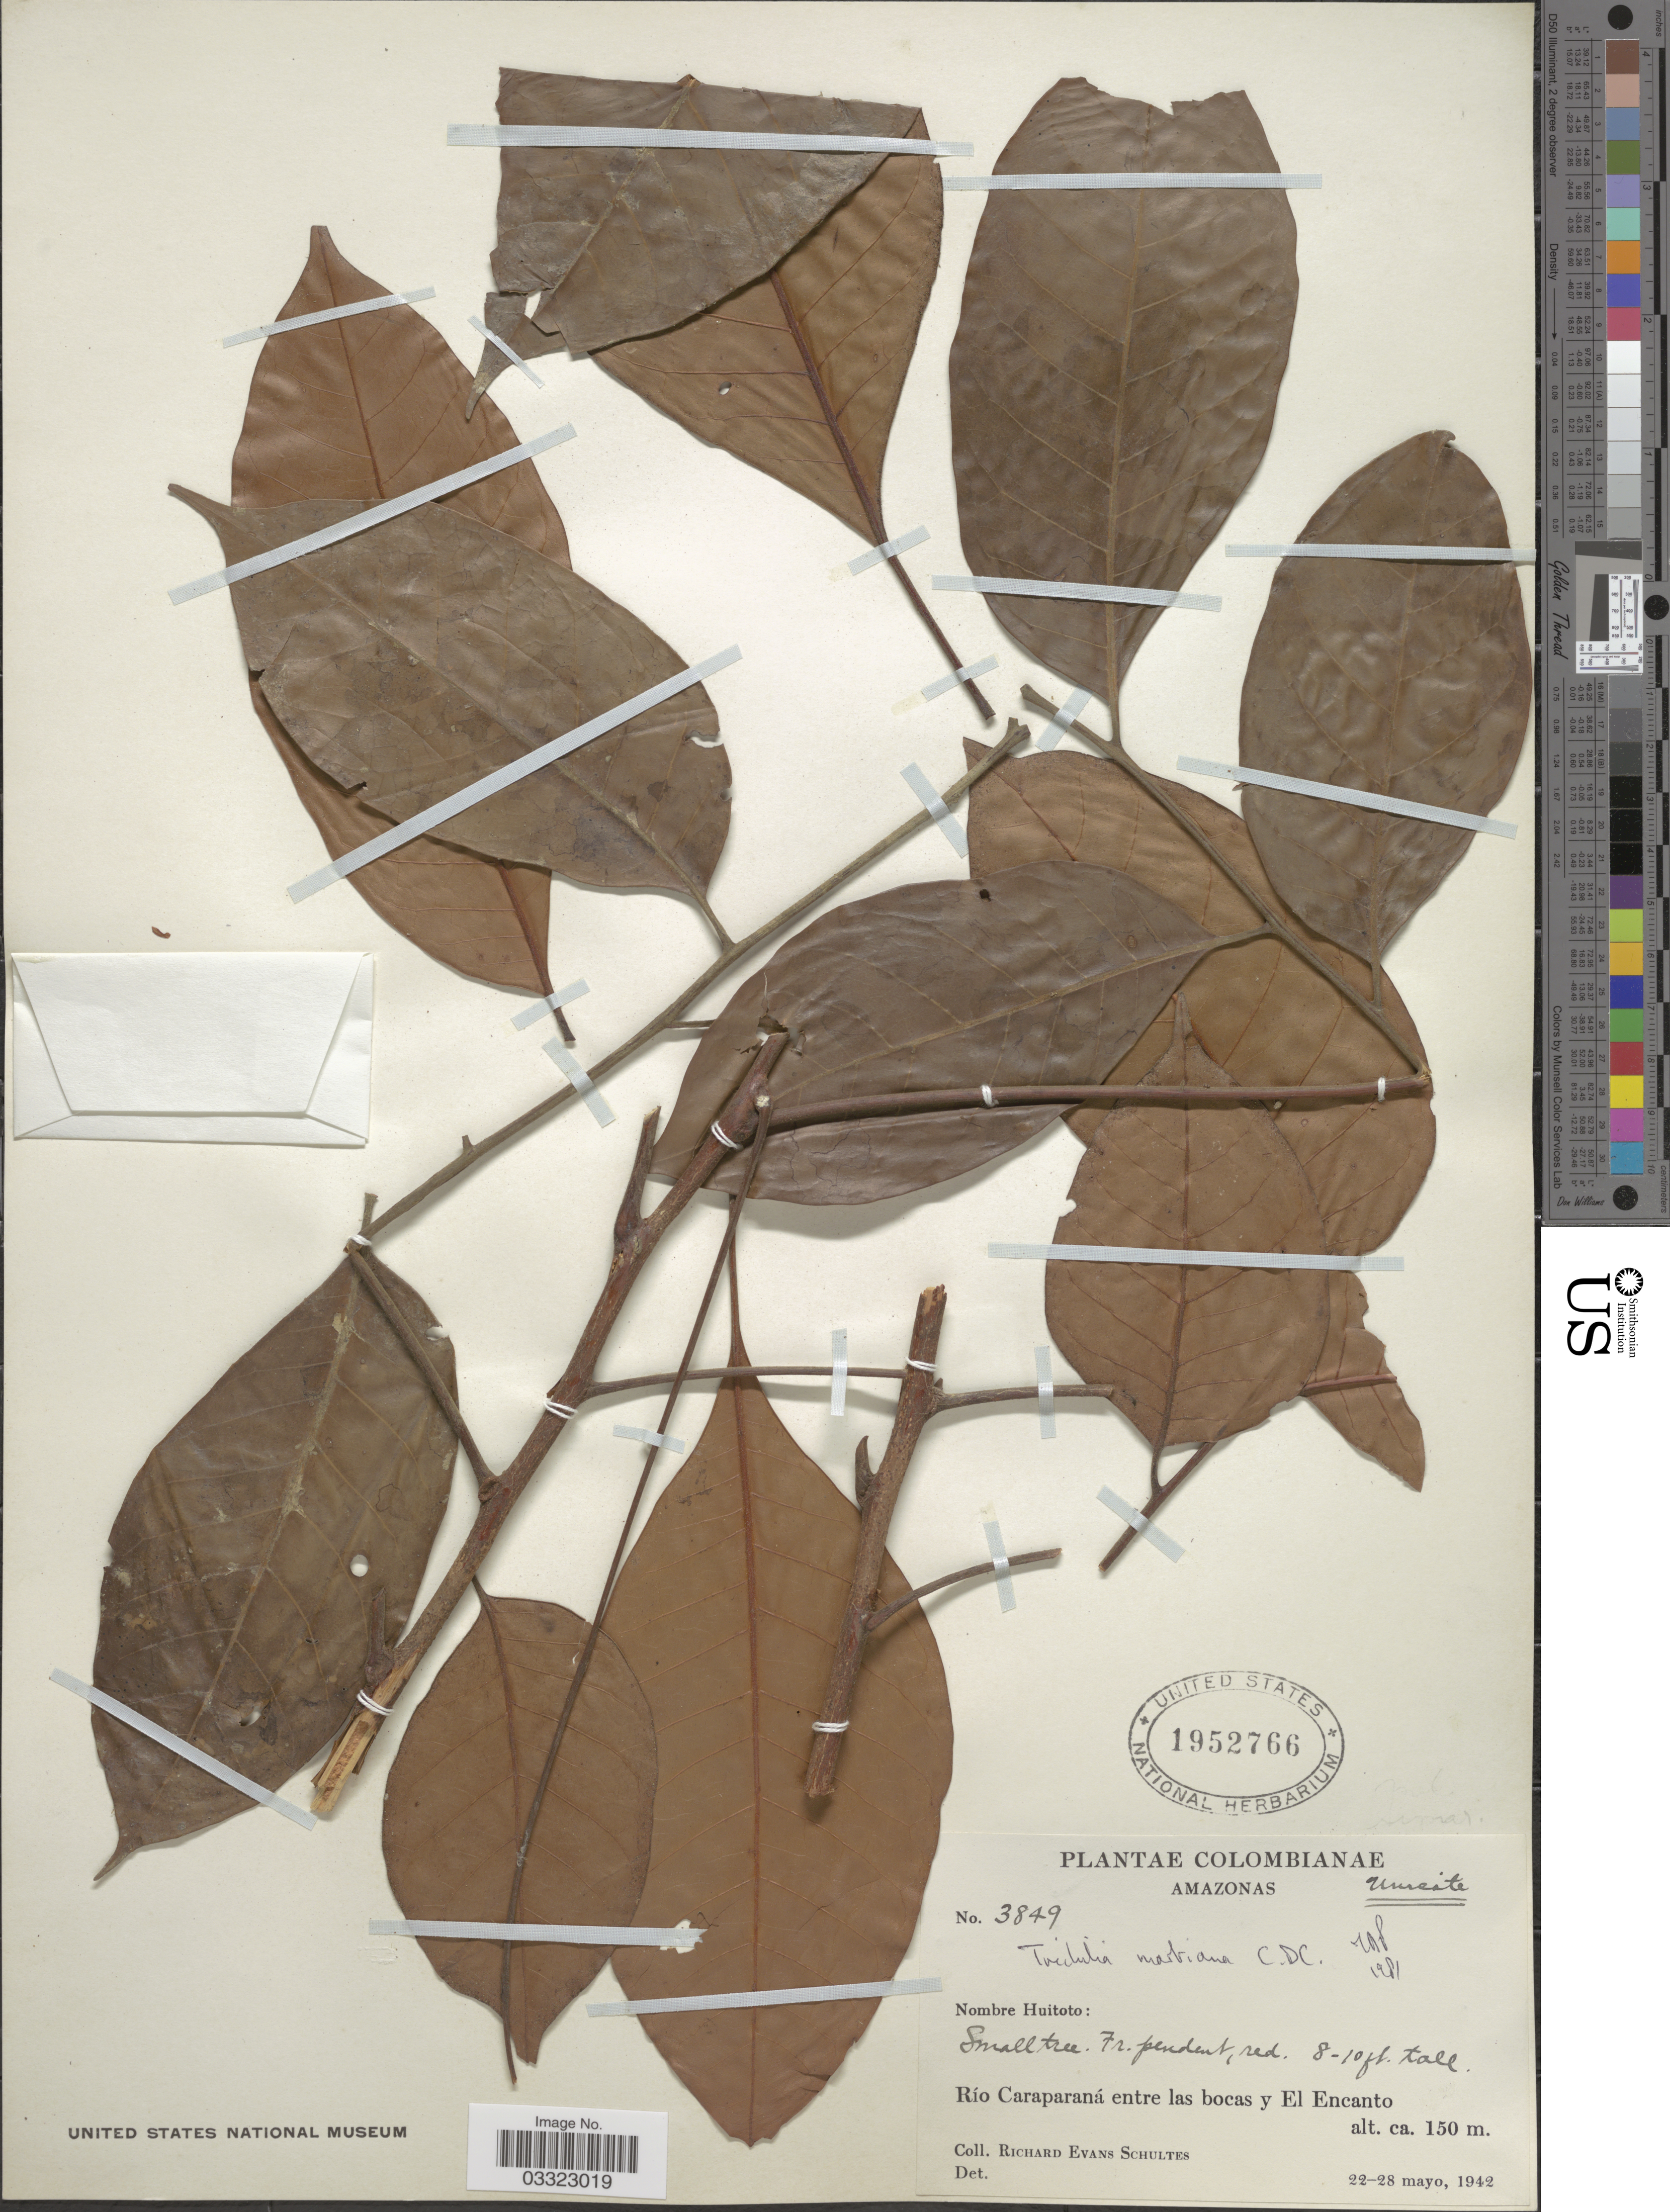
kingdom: Plantae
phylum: Tracheophyta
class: Magnoliopsida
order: Sapindales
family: Meliaceae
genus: Trichilia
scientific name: Trichilia martiana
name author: C. DC.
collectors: R. E. Schultes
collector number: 3849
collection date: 1942-05-22/1942-05-28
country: Colombia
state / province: Amazônas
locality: Río Caraparaná entre las bocas y El Encanto.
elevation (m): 150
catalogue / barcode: US 1952766